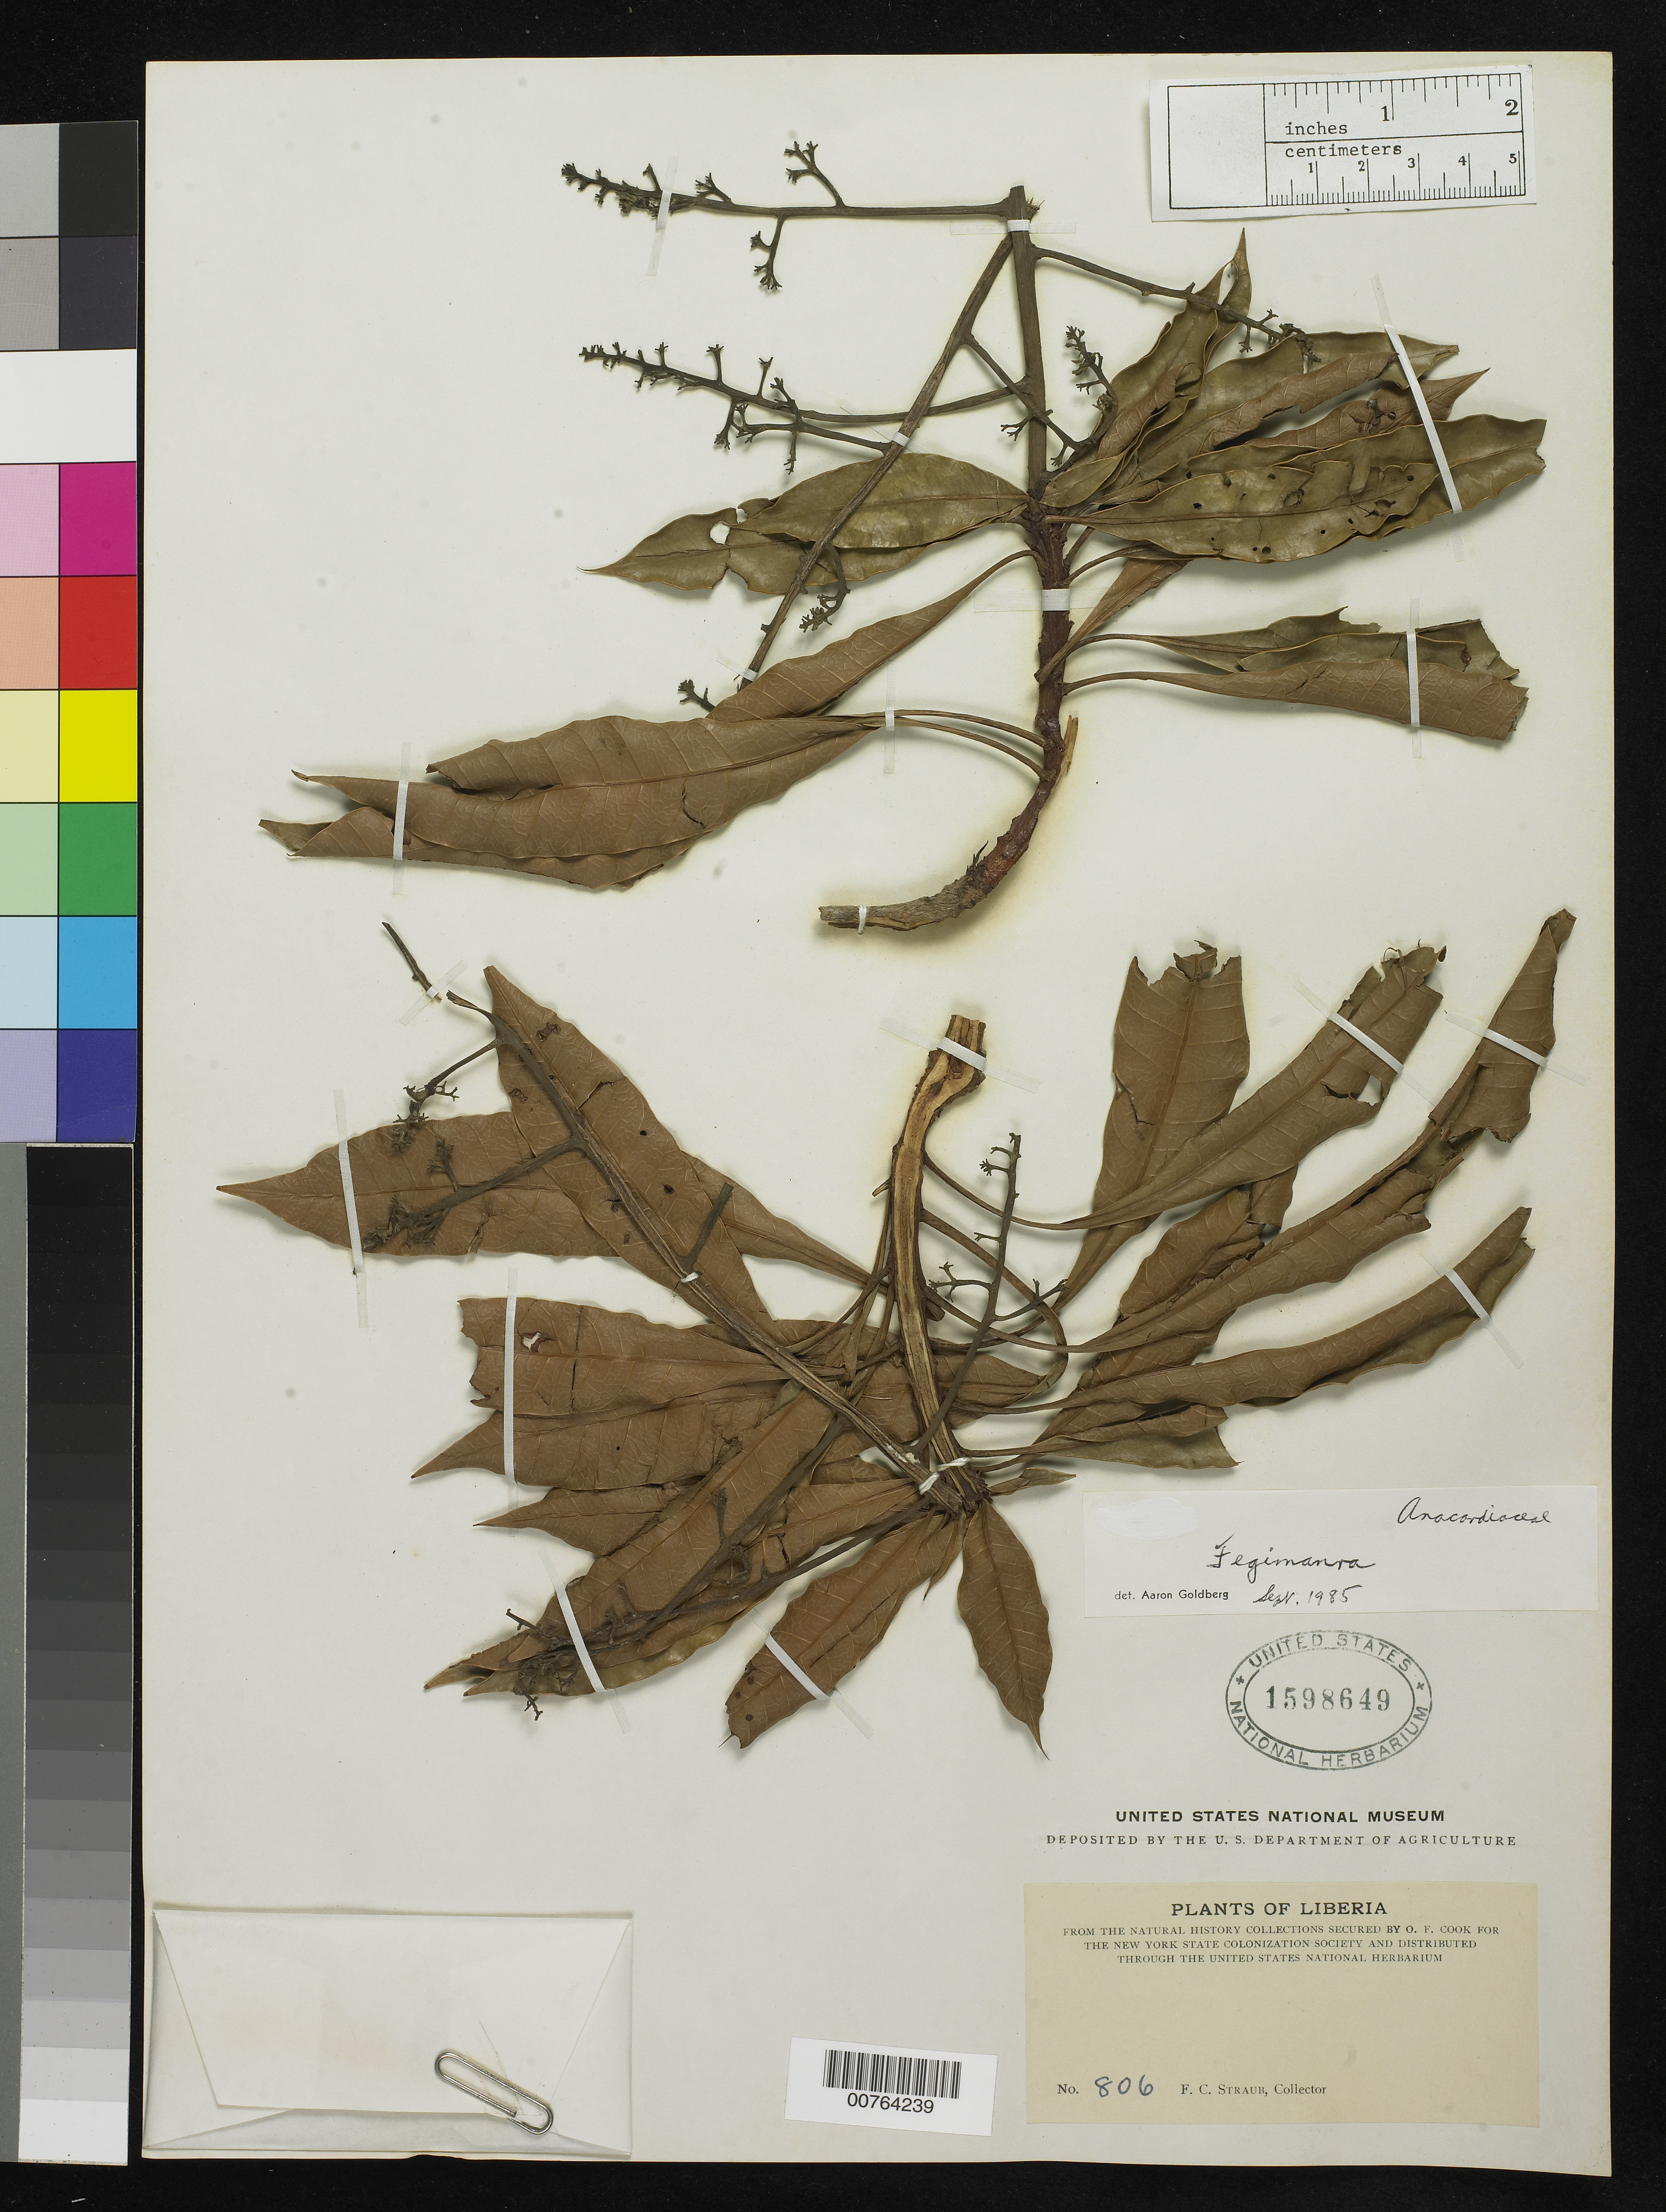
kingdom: Plantae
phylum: Tracheophyta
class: Magnoliopsida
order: Sapindales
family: Anacardiaceae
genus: Fegimanra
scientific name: Fegimanra sp.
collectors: F. Straub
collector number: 806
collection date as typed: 18--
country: Liberia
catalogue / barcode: US 1598649